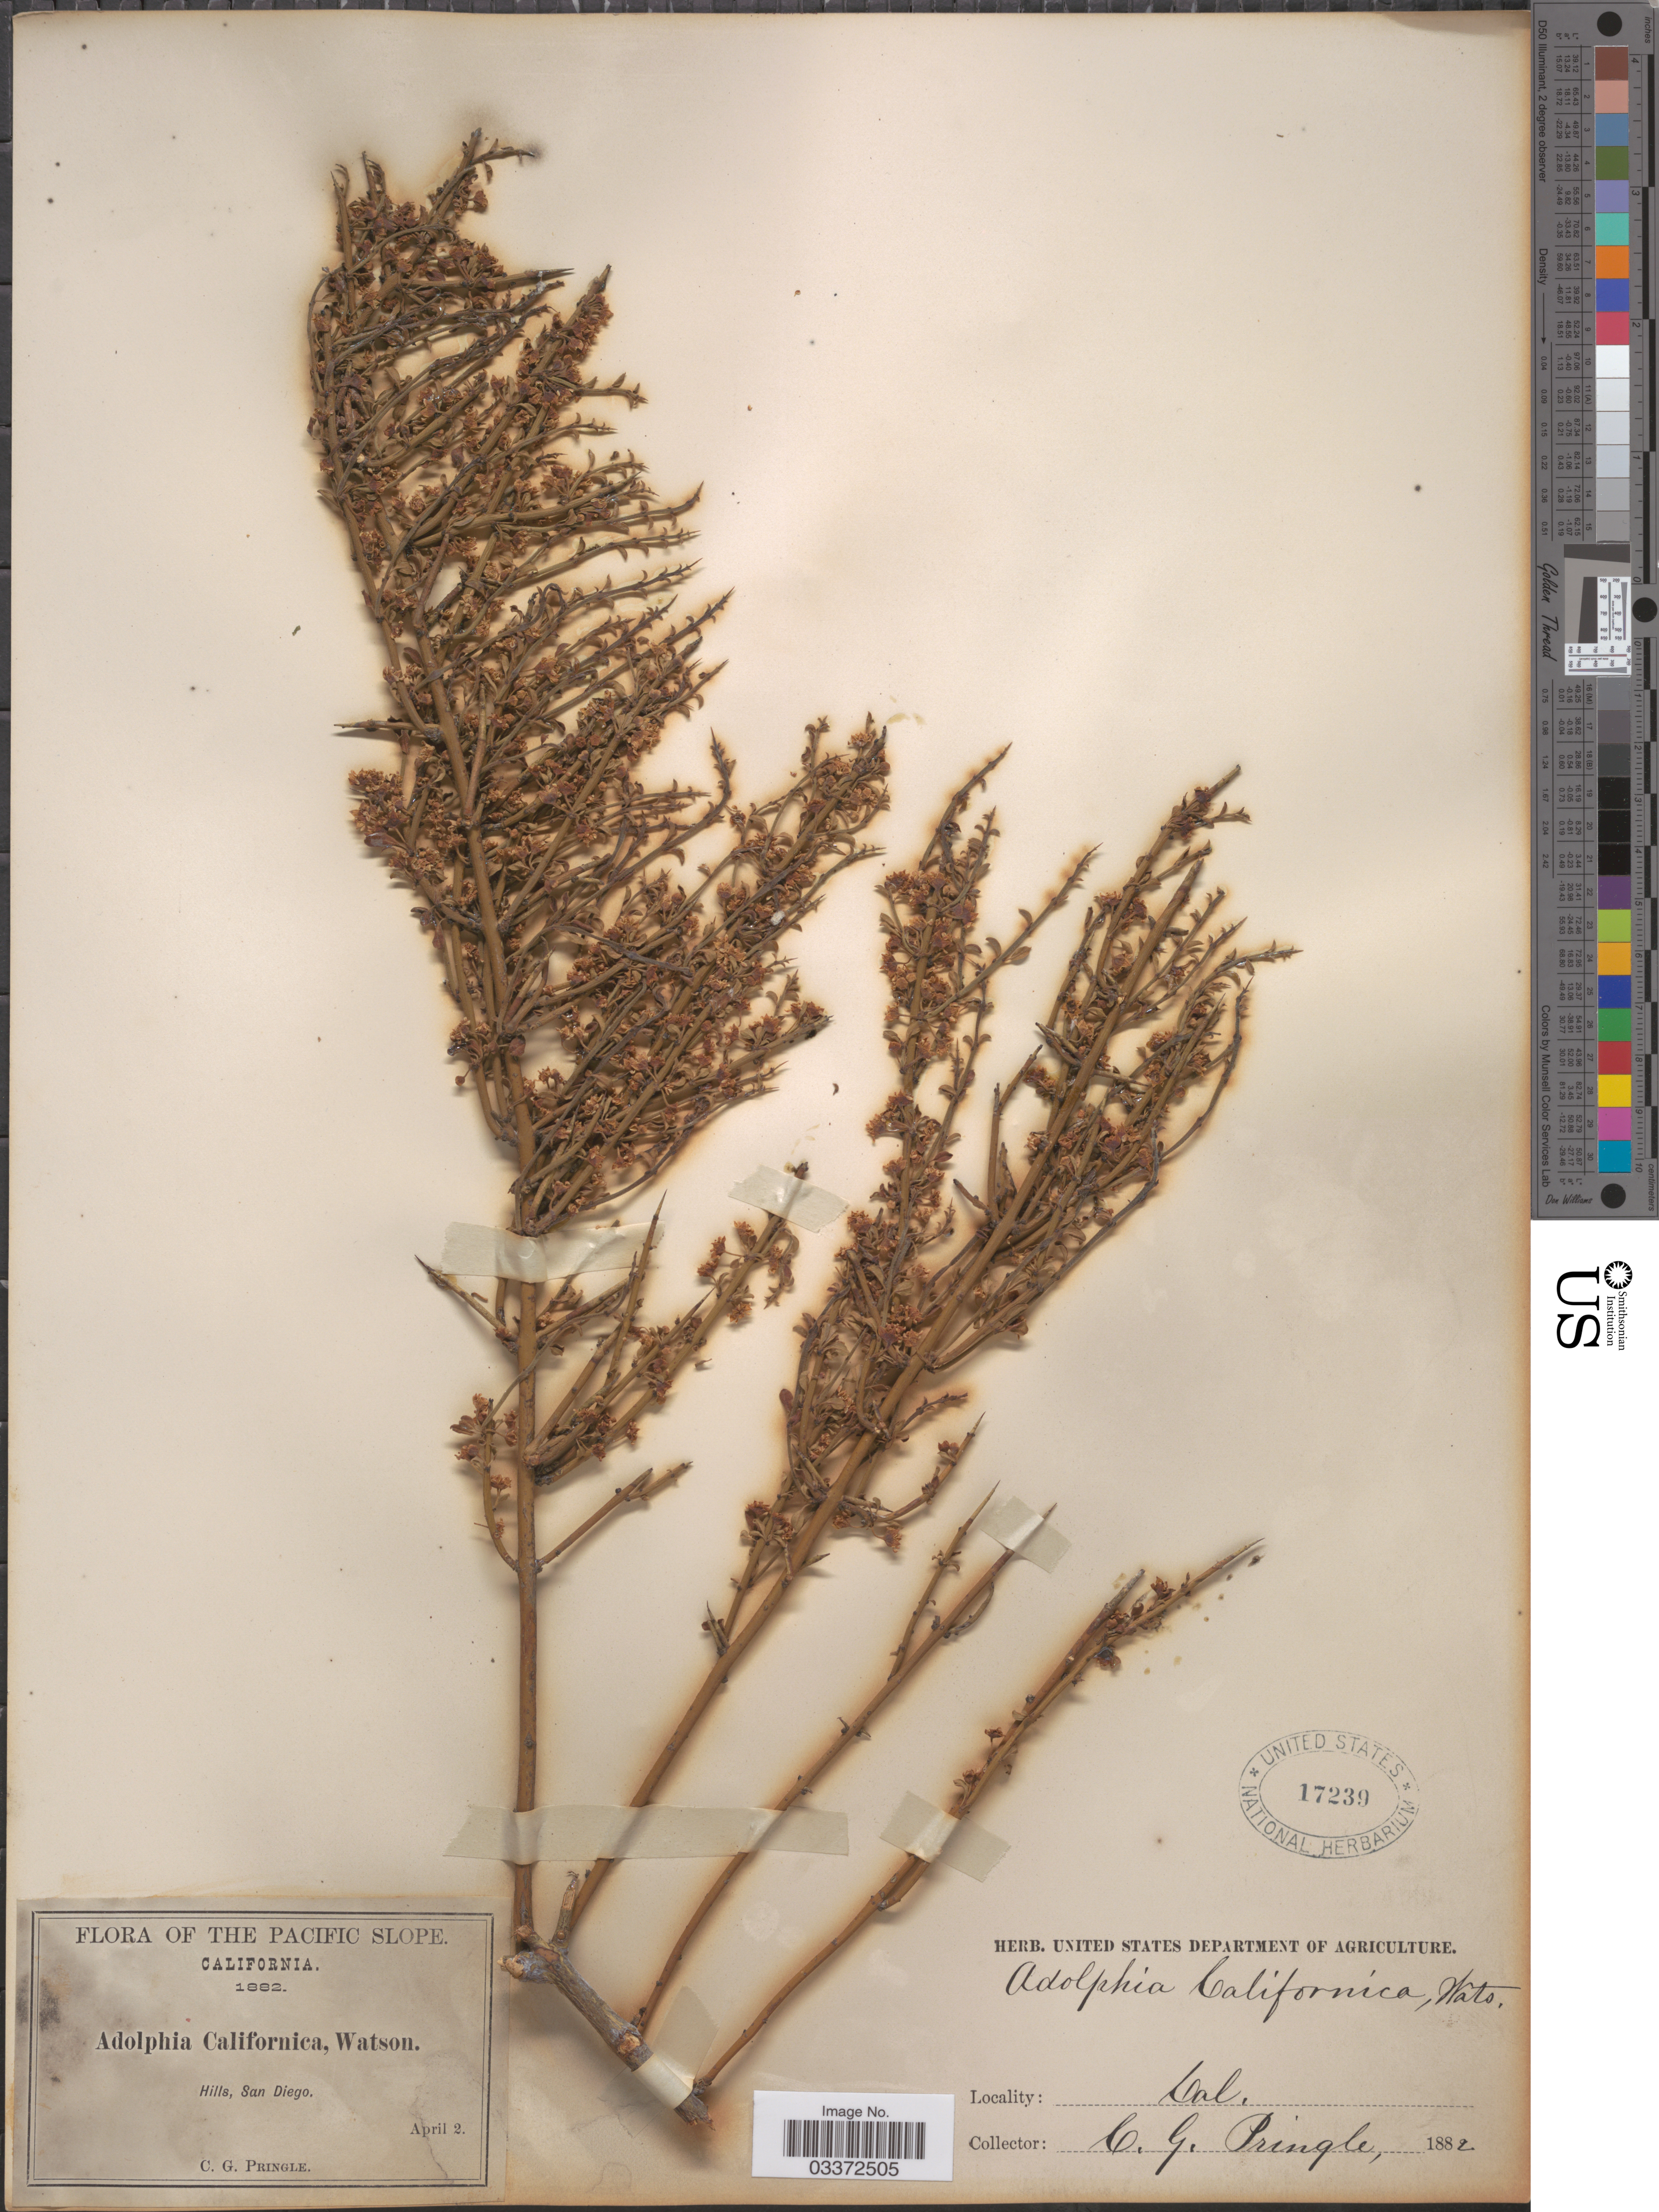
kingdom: Plantae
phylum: Tracheophyta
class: Magnoliopsida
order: Rosales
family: Rhamnaceae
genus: Adolphia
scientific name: Adolphia californica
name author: S. Watson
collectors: C. G. Pringle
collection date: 1882-04-02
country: United States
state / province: California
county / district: San Diego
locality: The Pacific Slope. San Diego.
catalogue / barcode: US 17239